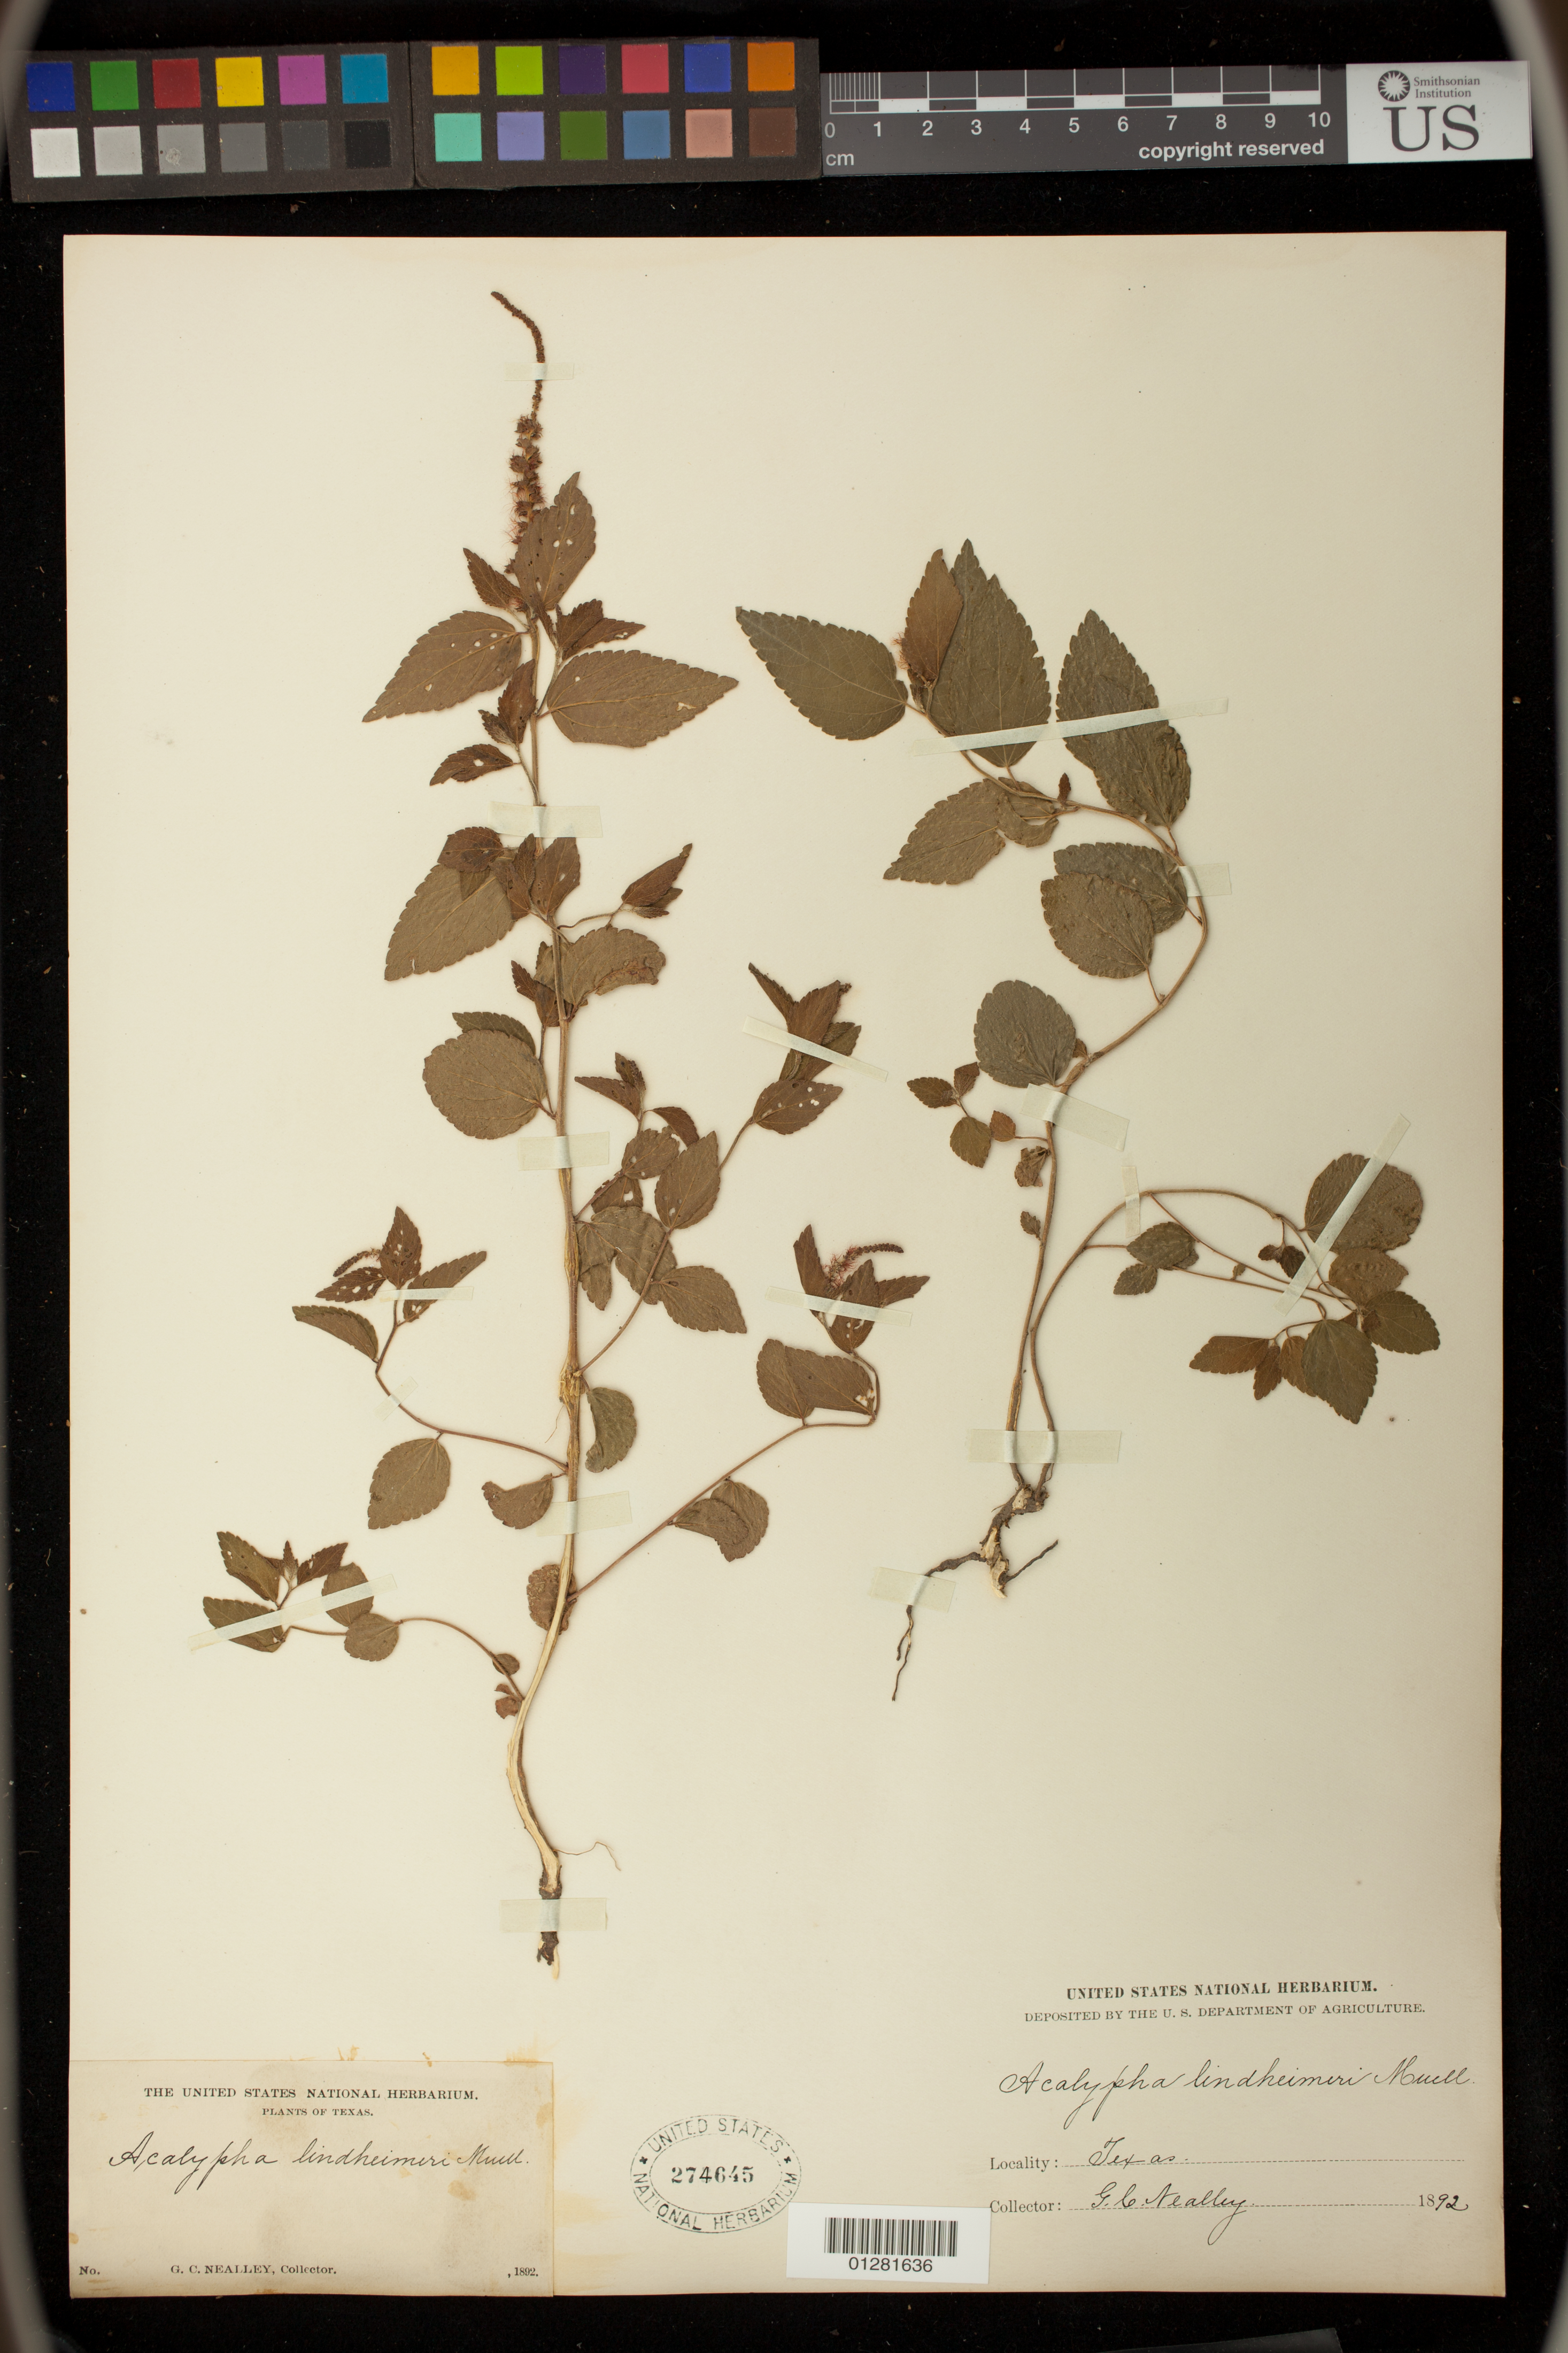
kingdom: Plantae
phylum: Tracheophyta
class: Magnoliopsida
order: Malpighiales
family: Euphorbiaceae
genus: Acalypha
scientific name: Acalypha lindheimeri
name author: Müll. Arg.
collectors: G. C. Nealley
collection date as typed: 1892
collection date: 1892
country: United States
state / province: Texas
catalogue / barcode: US 274645